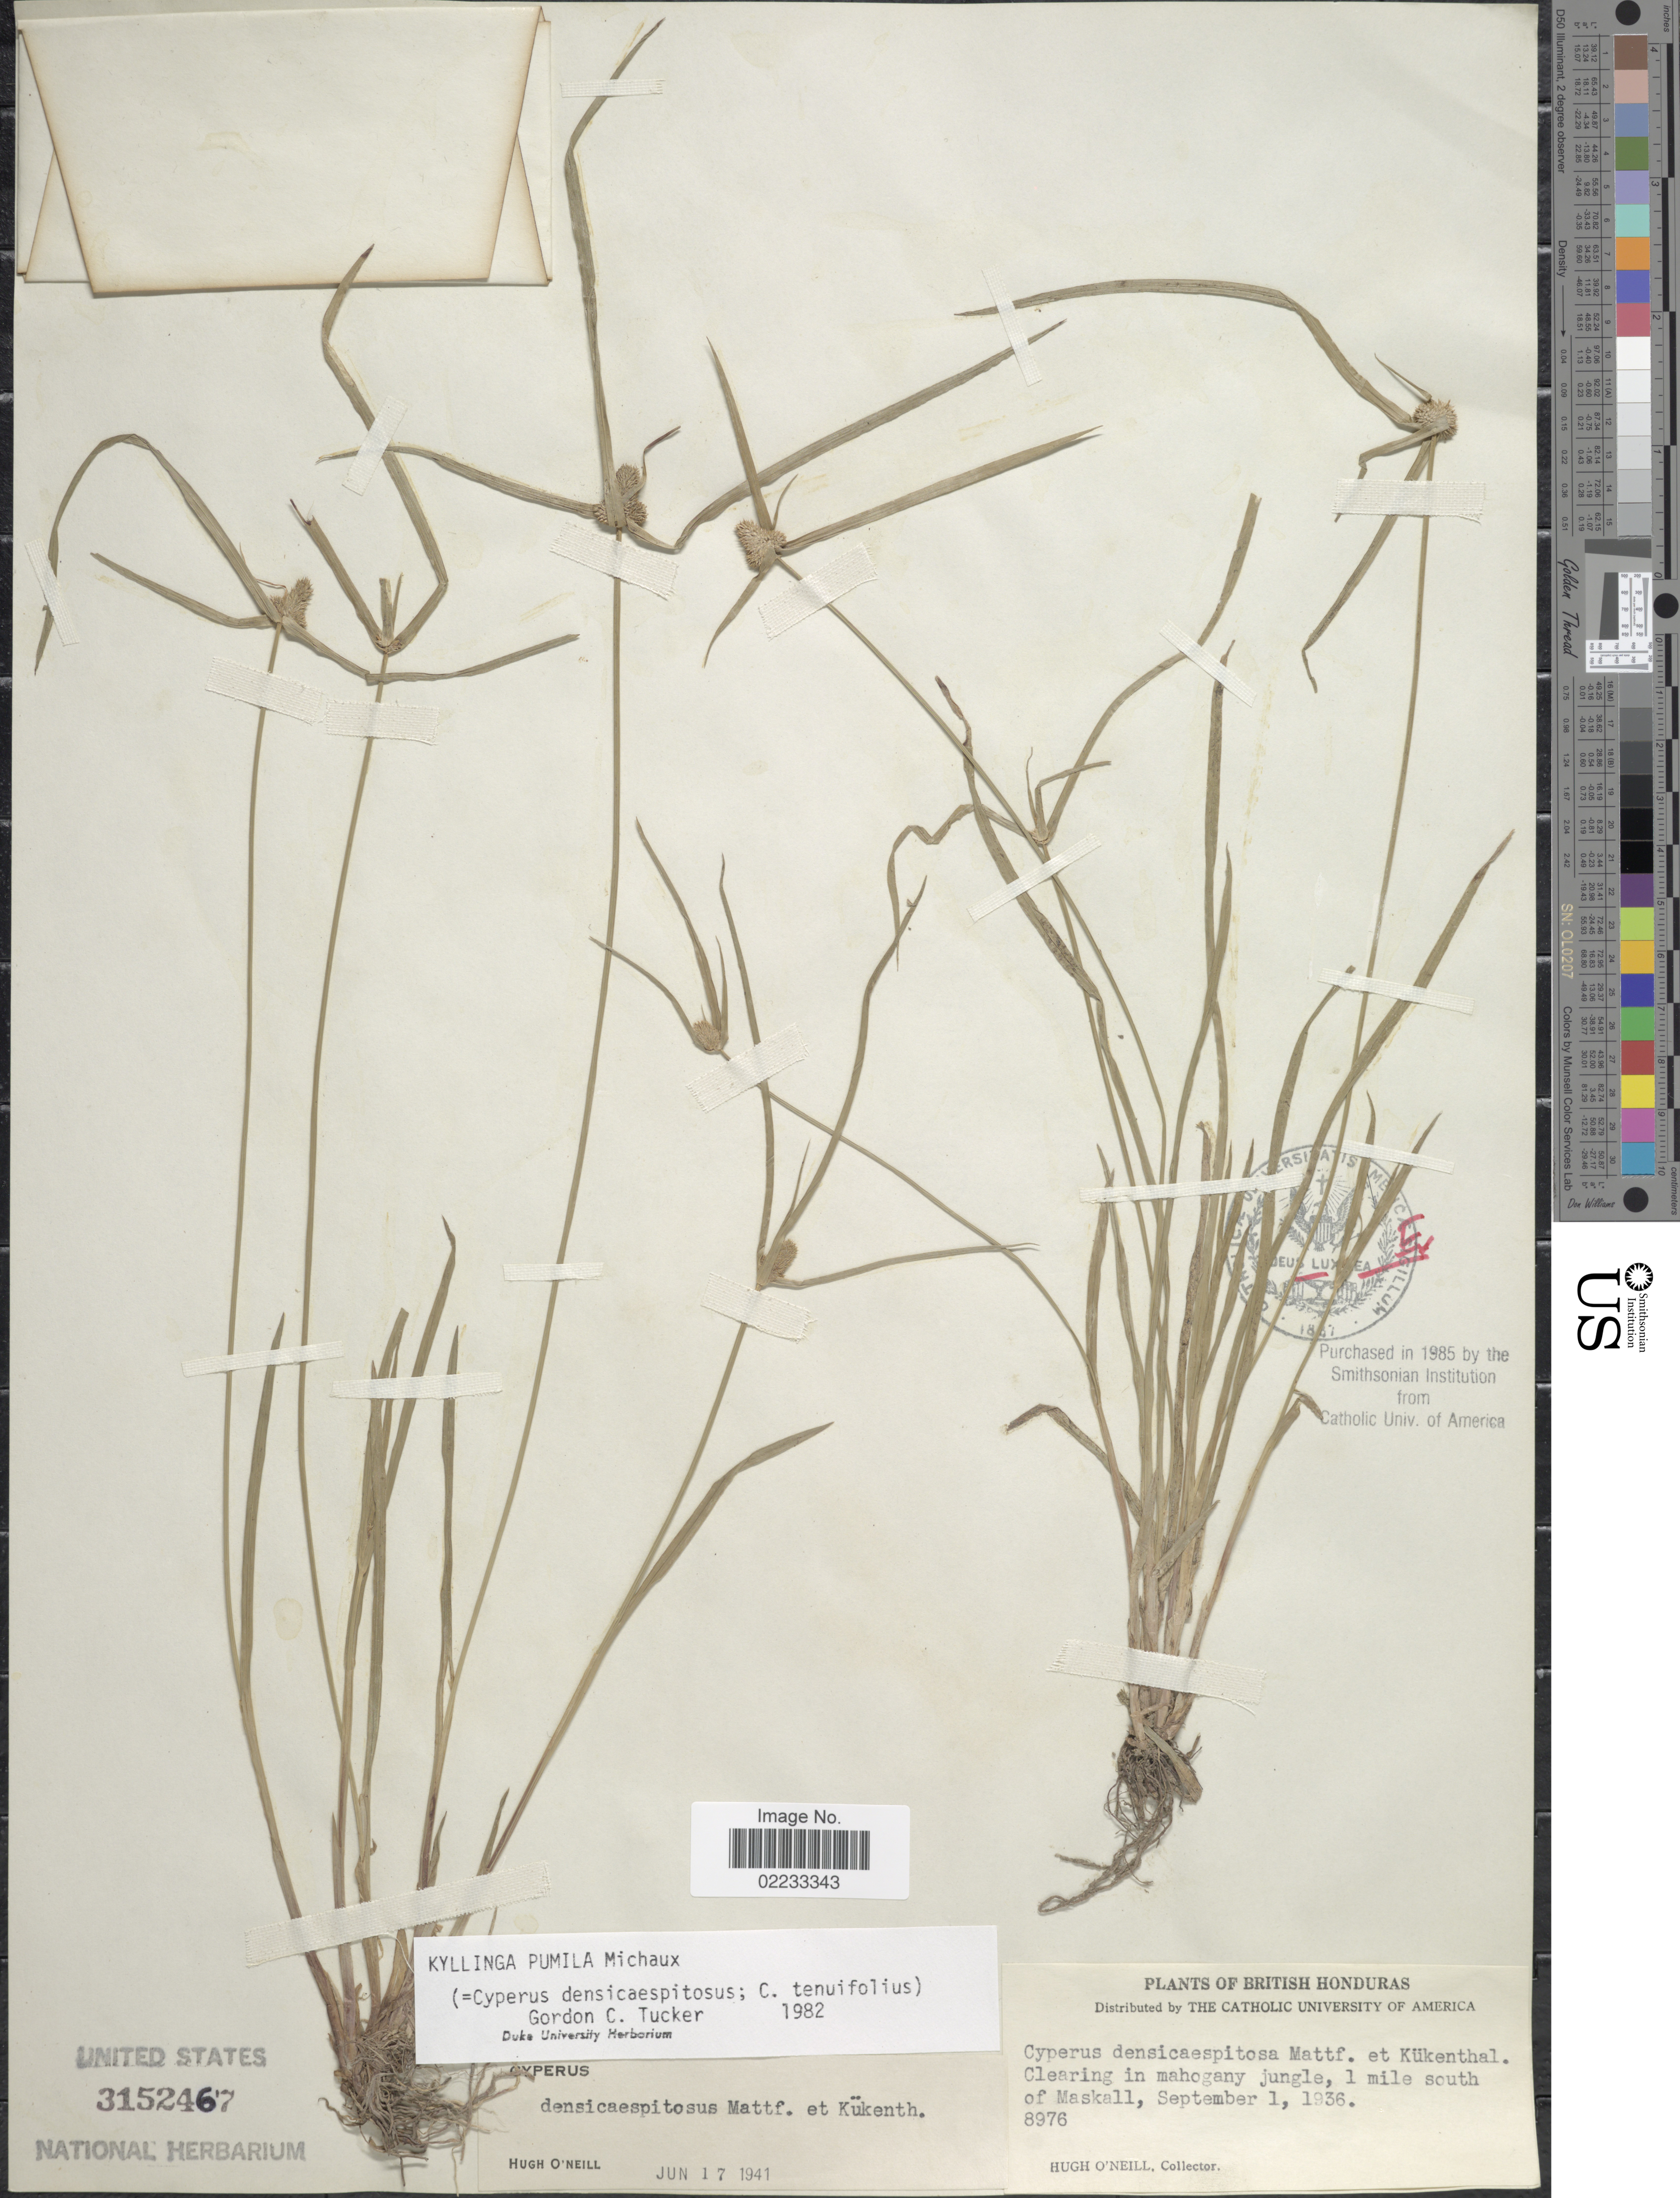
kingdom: Plantae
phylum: Tracheophyta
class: Liliopsida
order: Poales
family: Cyperaceae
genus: Cyperus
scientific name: Cyperus hortensis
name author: (Salzm. ex Steud.) Dorr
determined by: Strong, Mark T., (BOT), Smithsonian Institution - National Museum of Natural History (UNITED STATES)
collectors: H. O'Neill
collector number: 8976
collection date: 1936-09-01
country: Belize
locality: British Honduras, clearing in mahogany jungle, 1 mile south of Maskall.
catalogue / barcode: US 3152467